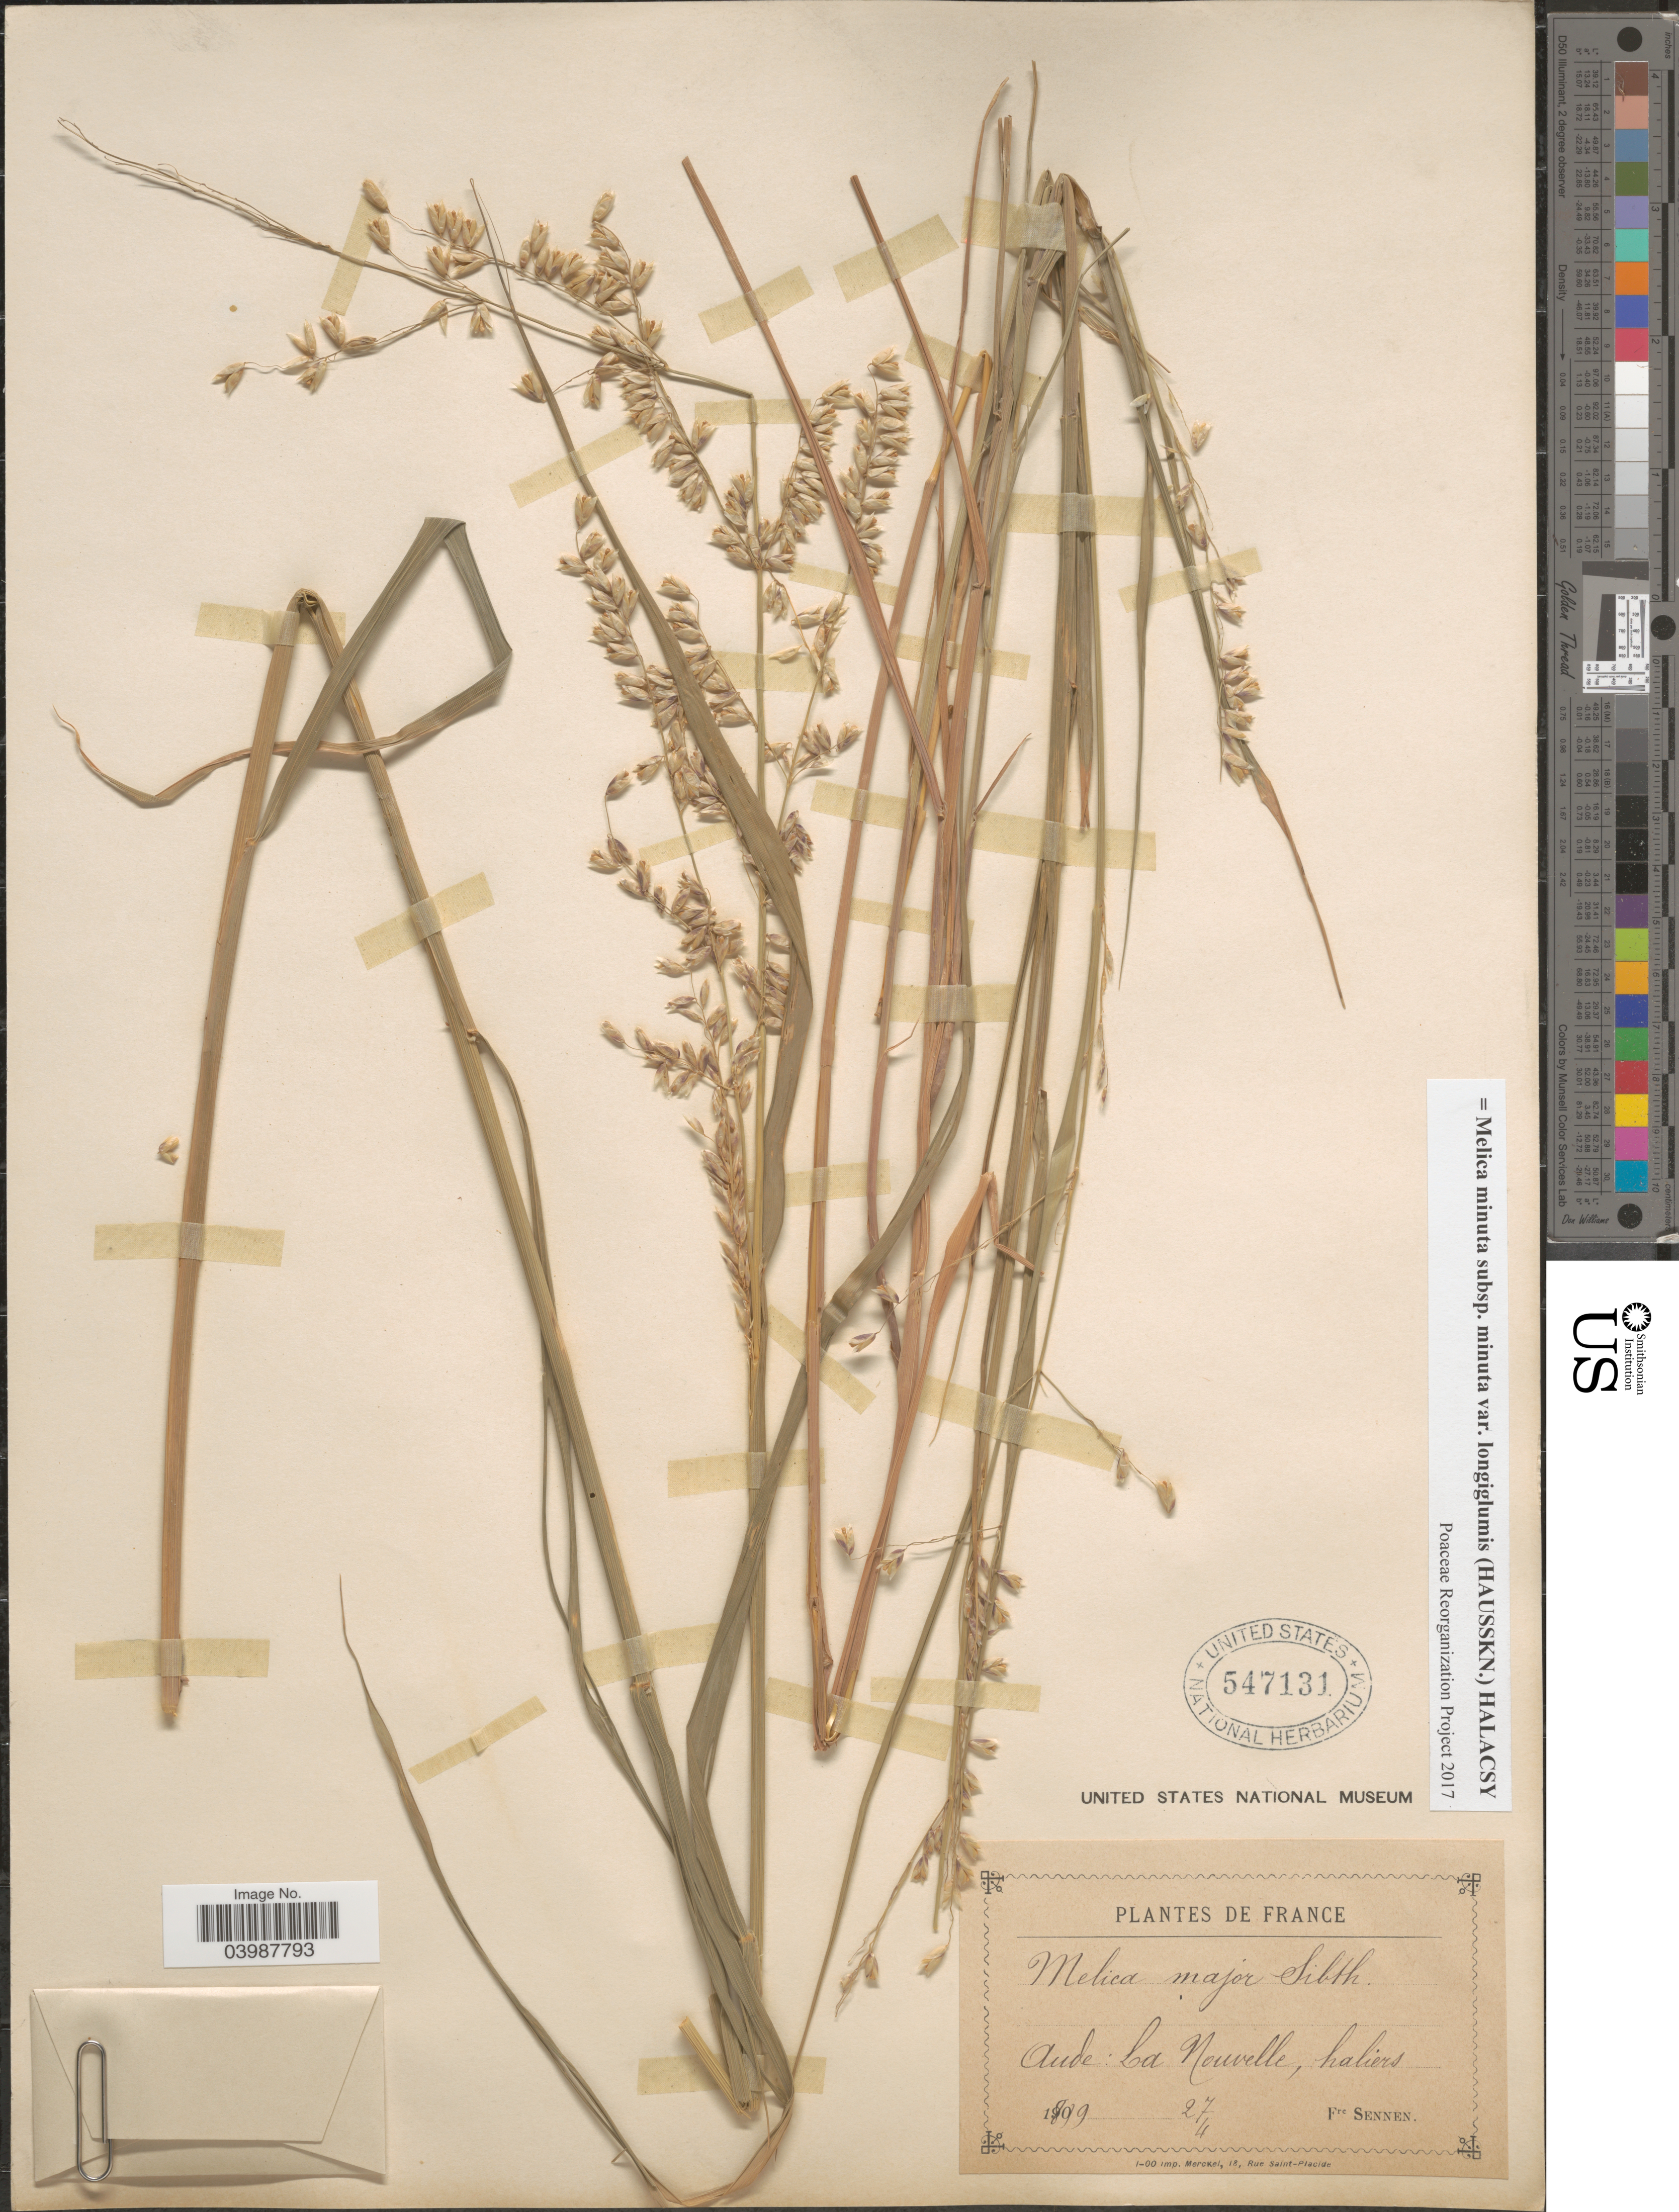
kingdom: Plantae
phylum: Tracheophyta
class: Liliopsida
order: Poales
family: Poaceae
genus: Melica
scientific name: Melica minuta subsp. minuta var. longiglumis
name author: (Hausskn.)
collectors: E. Sennen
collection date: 1899-04-27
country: France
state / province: Occitanie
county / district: Aude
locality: Aude: La Nouvelle, haliers.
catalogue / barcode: US 547131